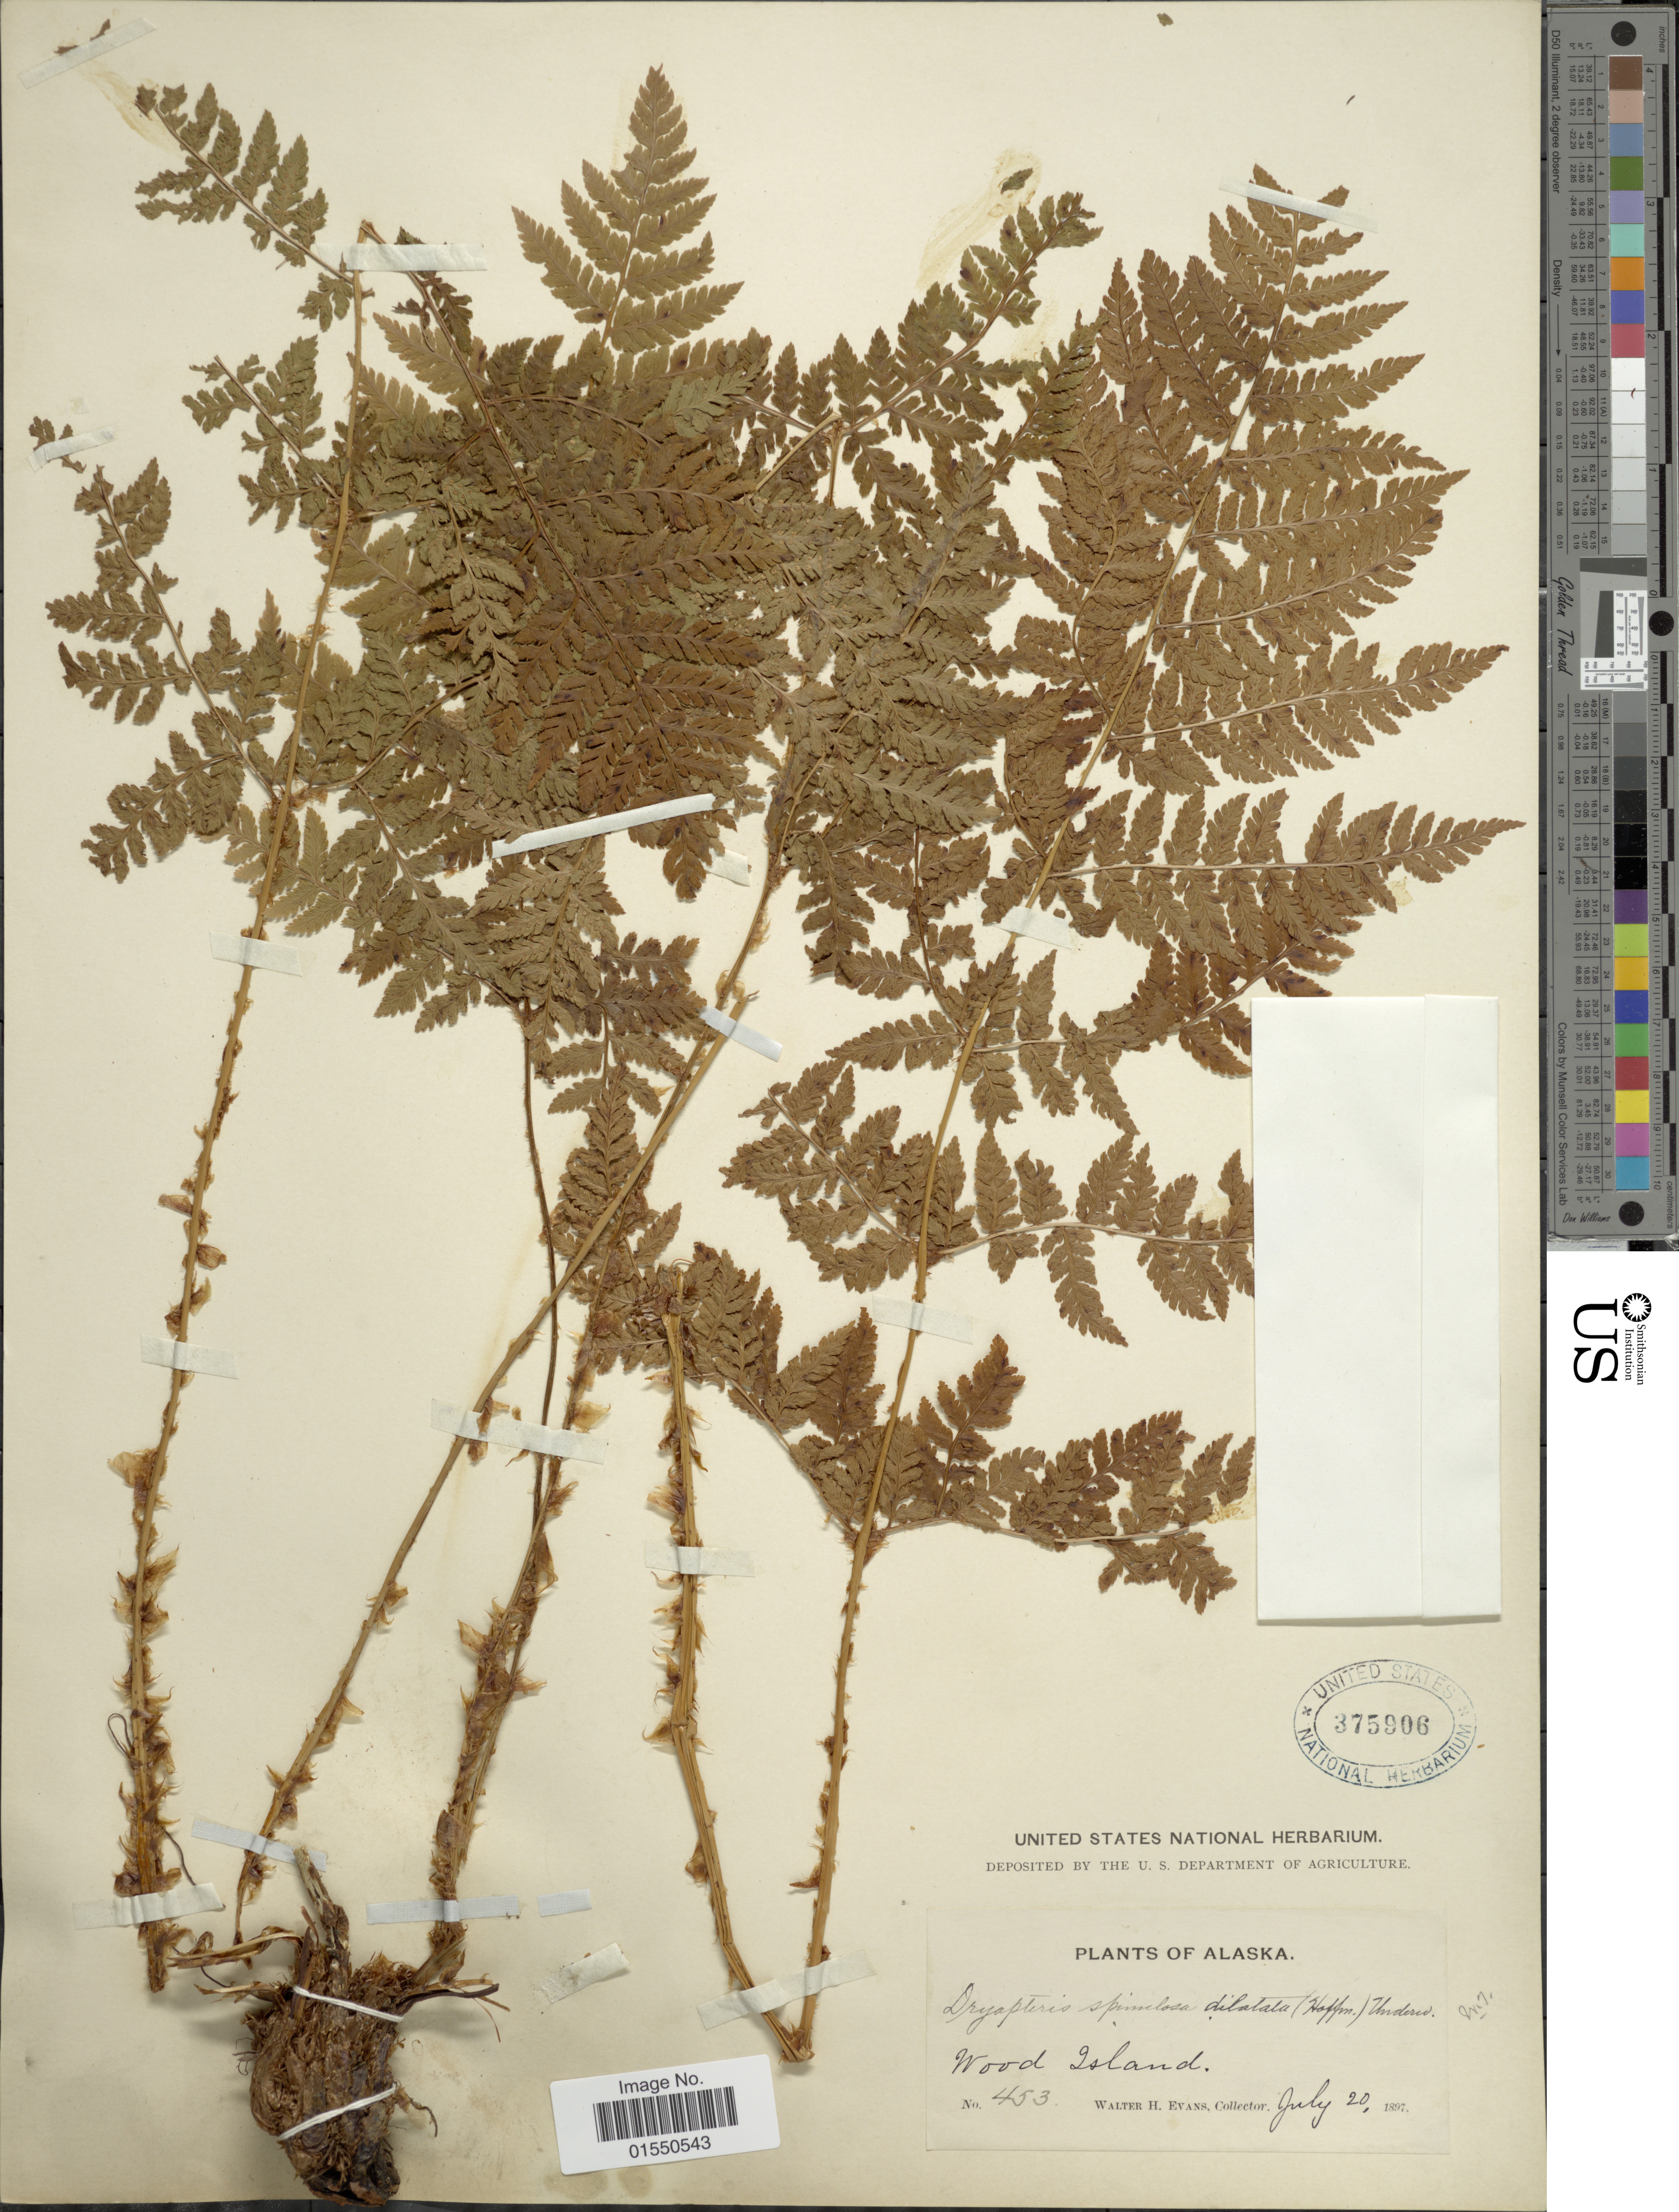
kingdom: Plantae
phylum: Tracheophyta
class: Polypodiopsida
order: Polypodiales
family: Dryopteridaceae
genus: Dryopteris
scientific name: Dryopteris expansa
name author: (C. Presl) Fraser-Jenk. & Jermy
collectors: W. H. Evans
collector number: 453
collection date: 1897-07-20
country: United States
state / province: Alaska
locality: Wood Island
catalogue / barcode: US 375906